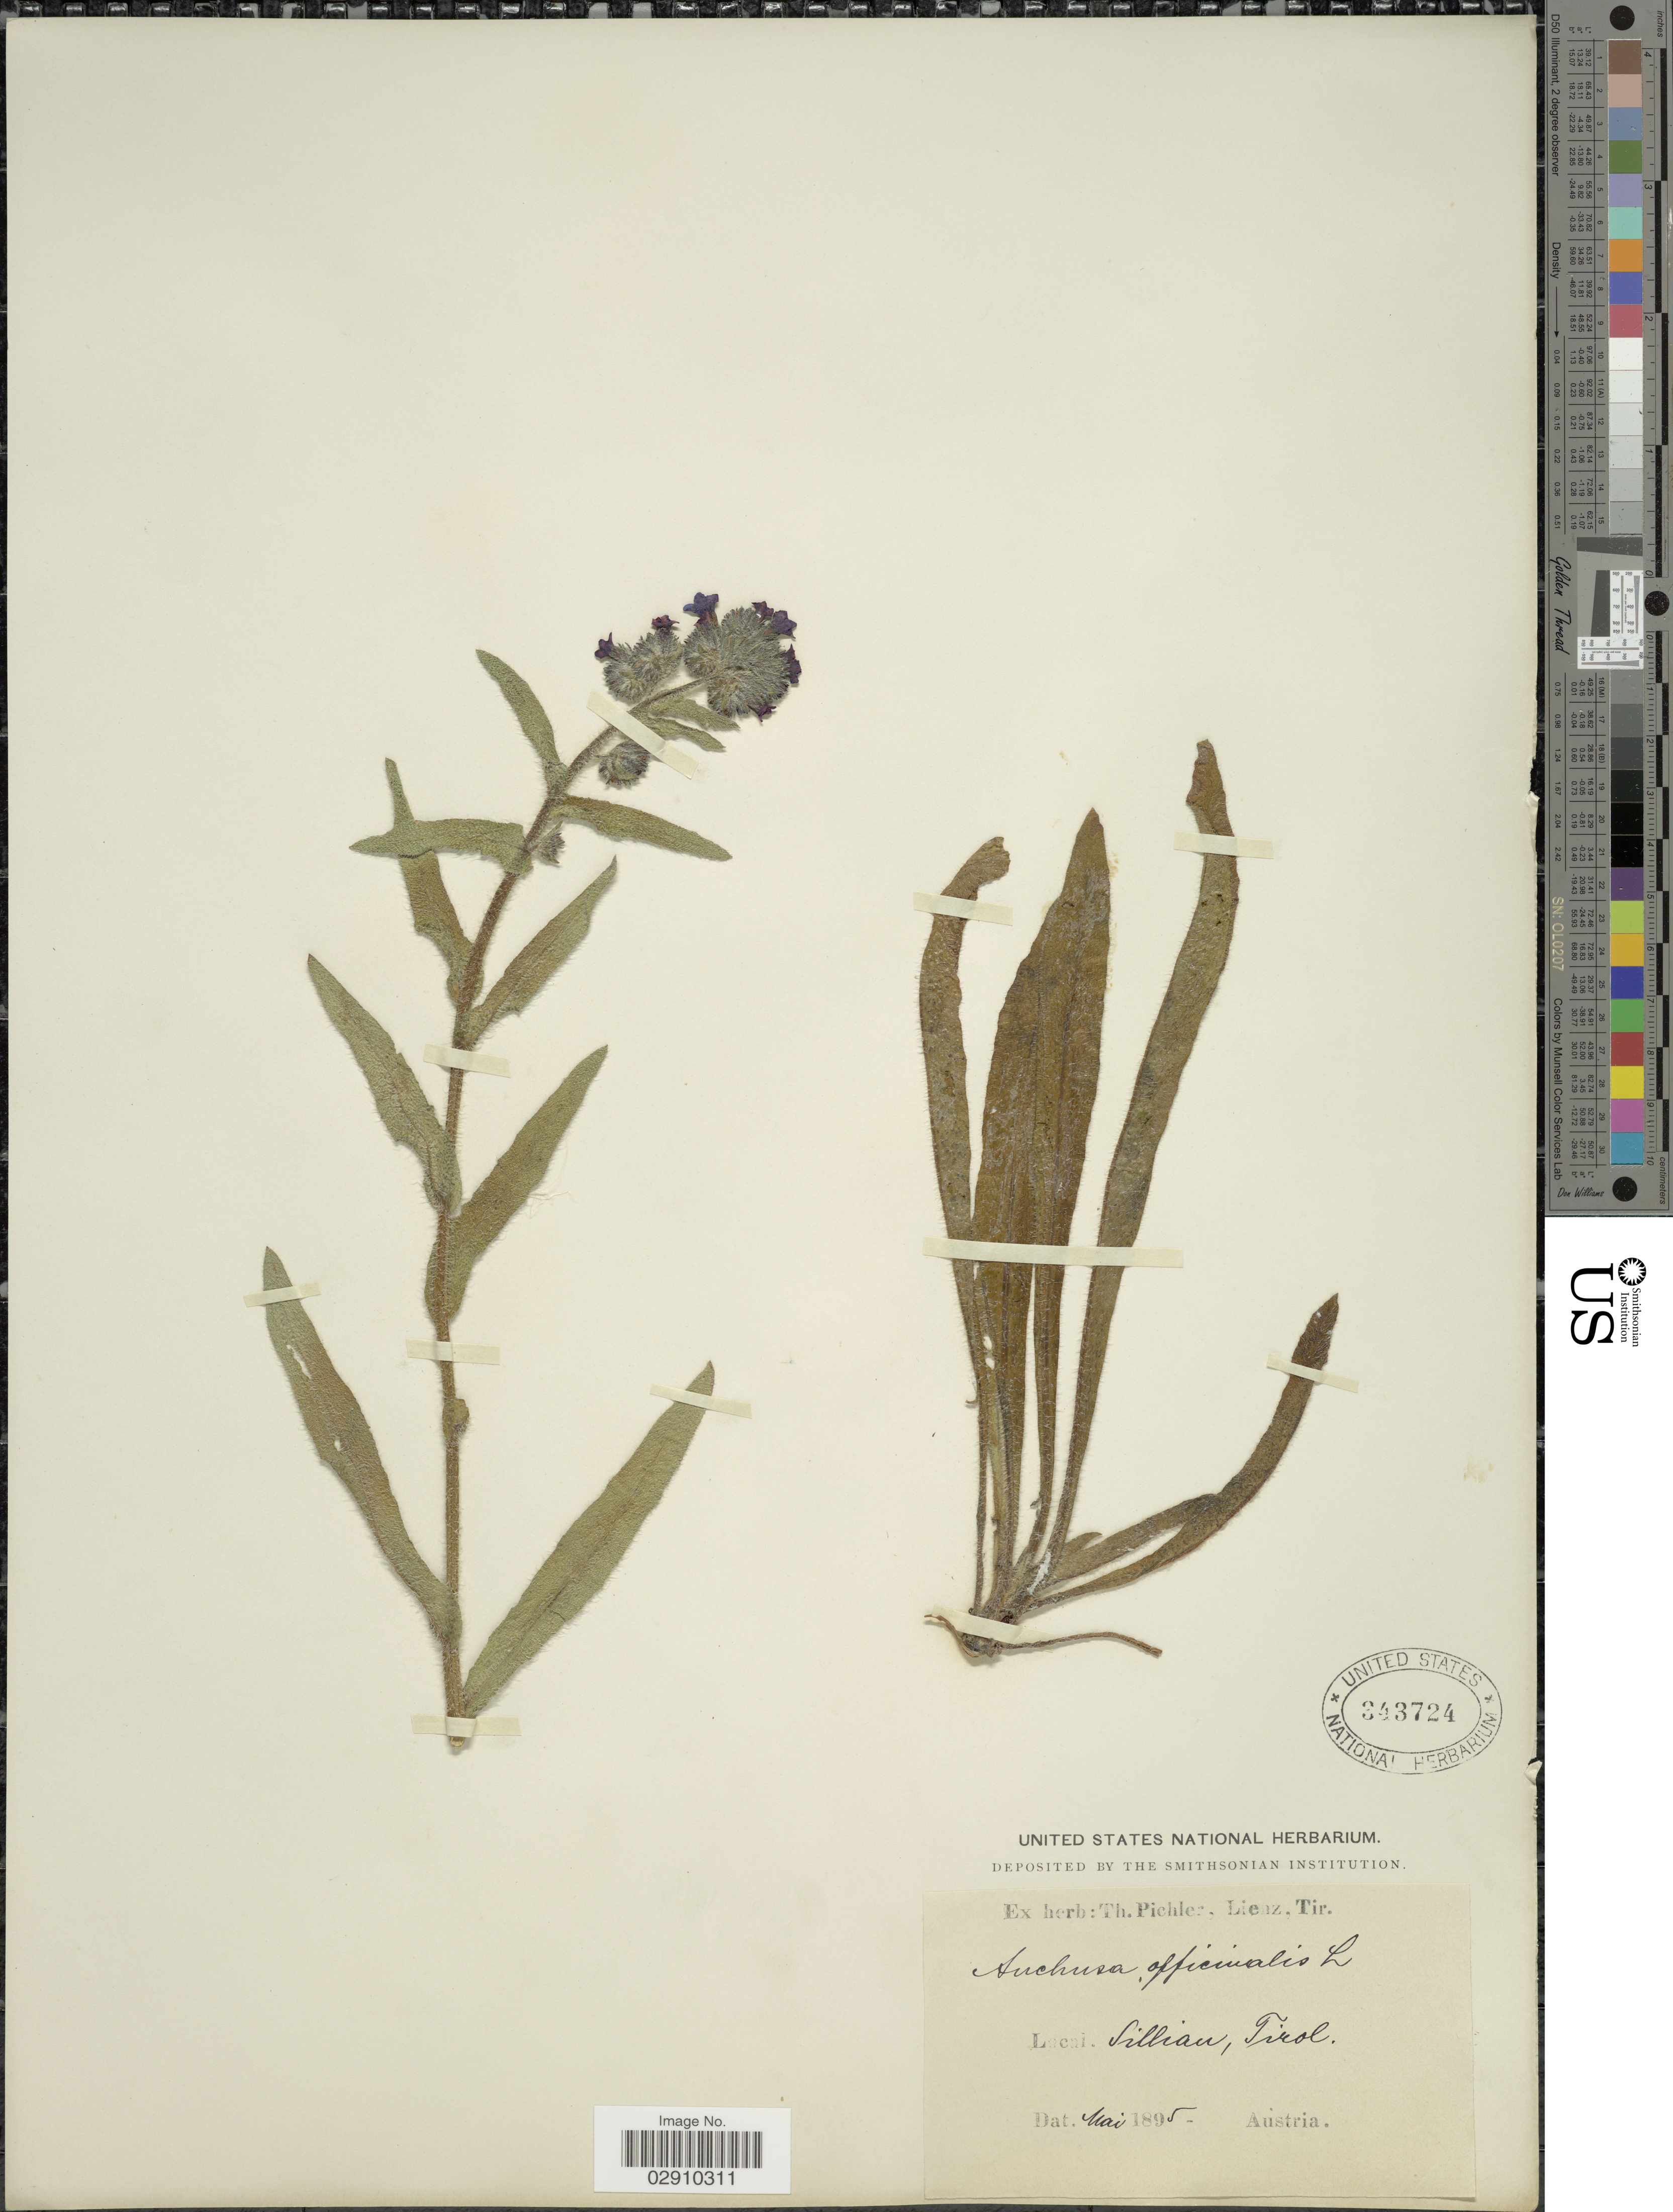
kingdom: Plantae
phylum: Tracheophyta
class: Magnoliopsida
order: Boraginales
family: Boraginaceae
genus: Anchusa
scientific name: Anchusa officinalis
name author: L.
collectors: ex herb. T. Pichler & Lienz, T.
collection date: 1895-05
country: Austria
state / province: Tirol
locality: Laeni. Sillian.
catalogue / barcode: US 343724